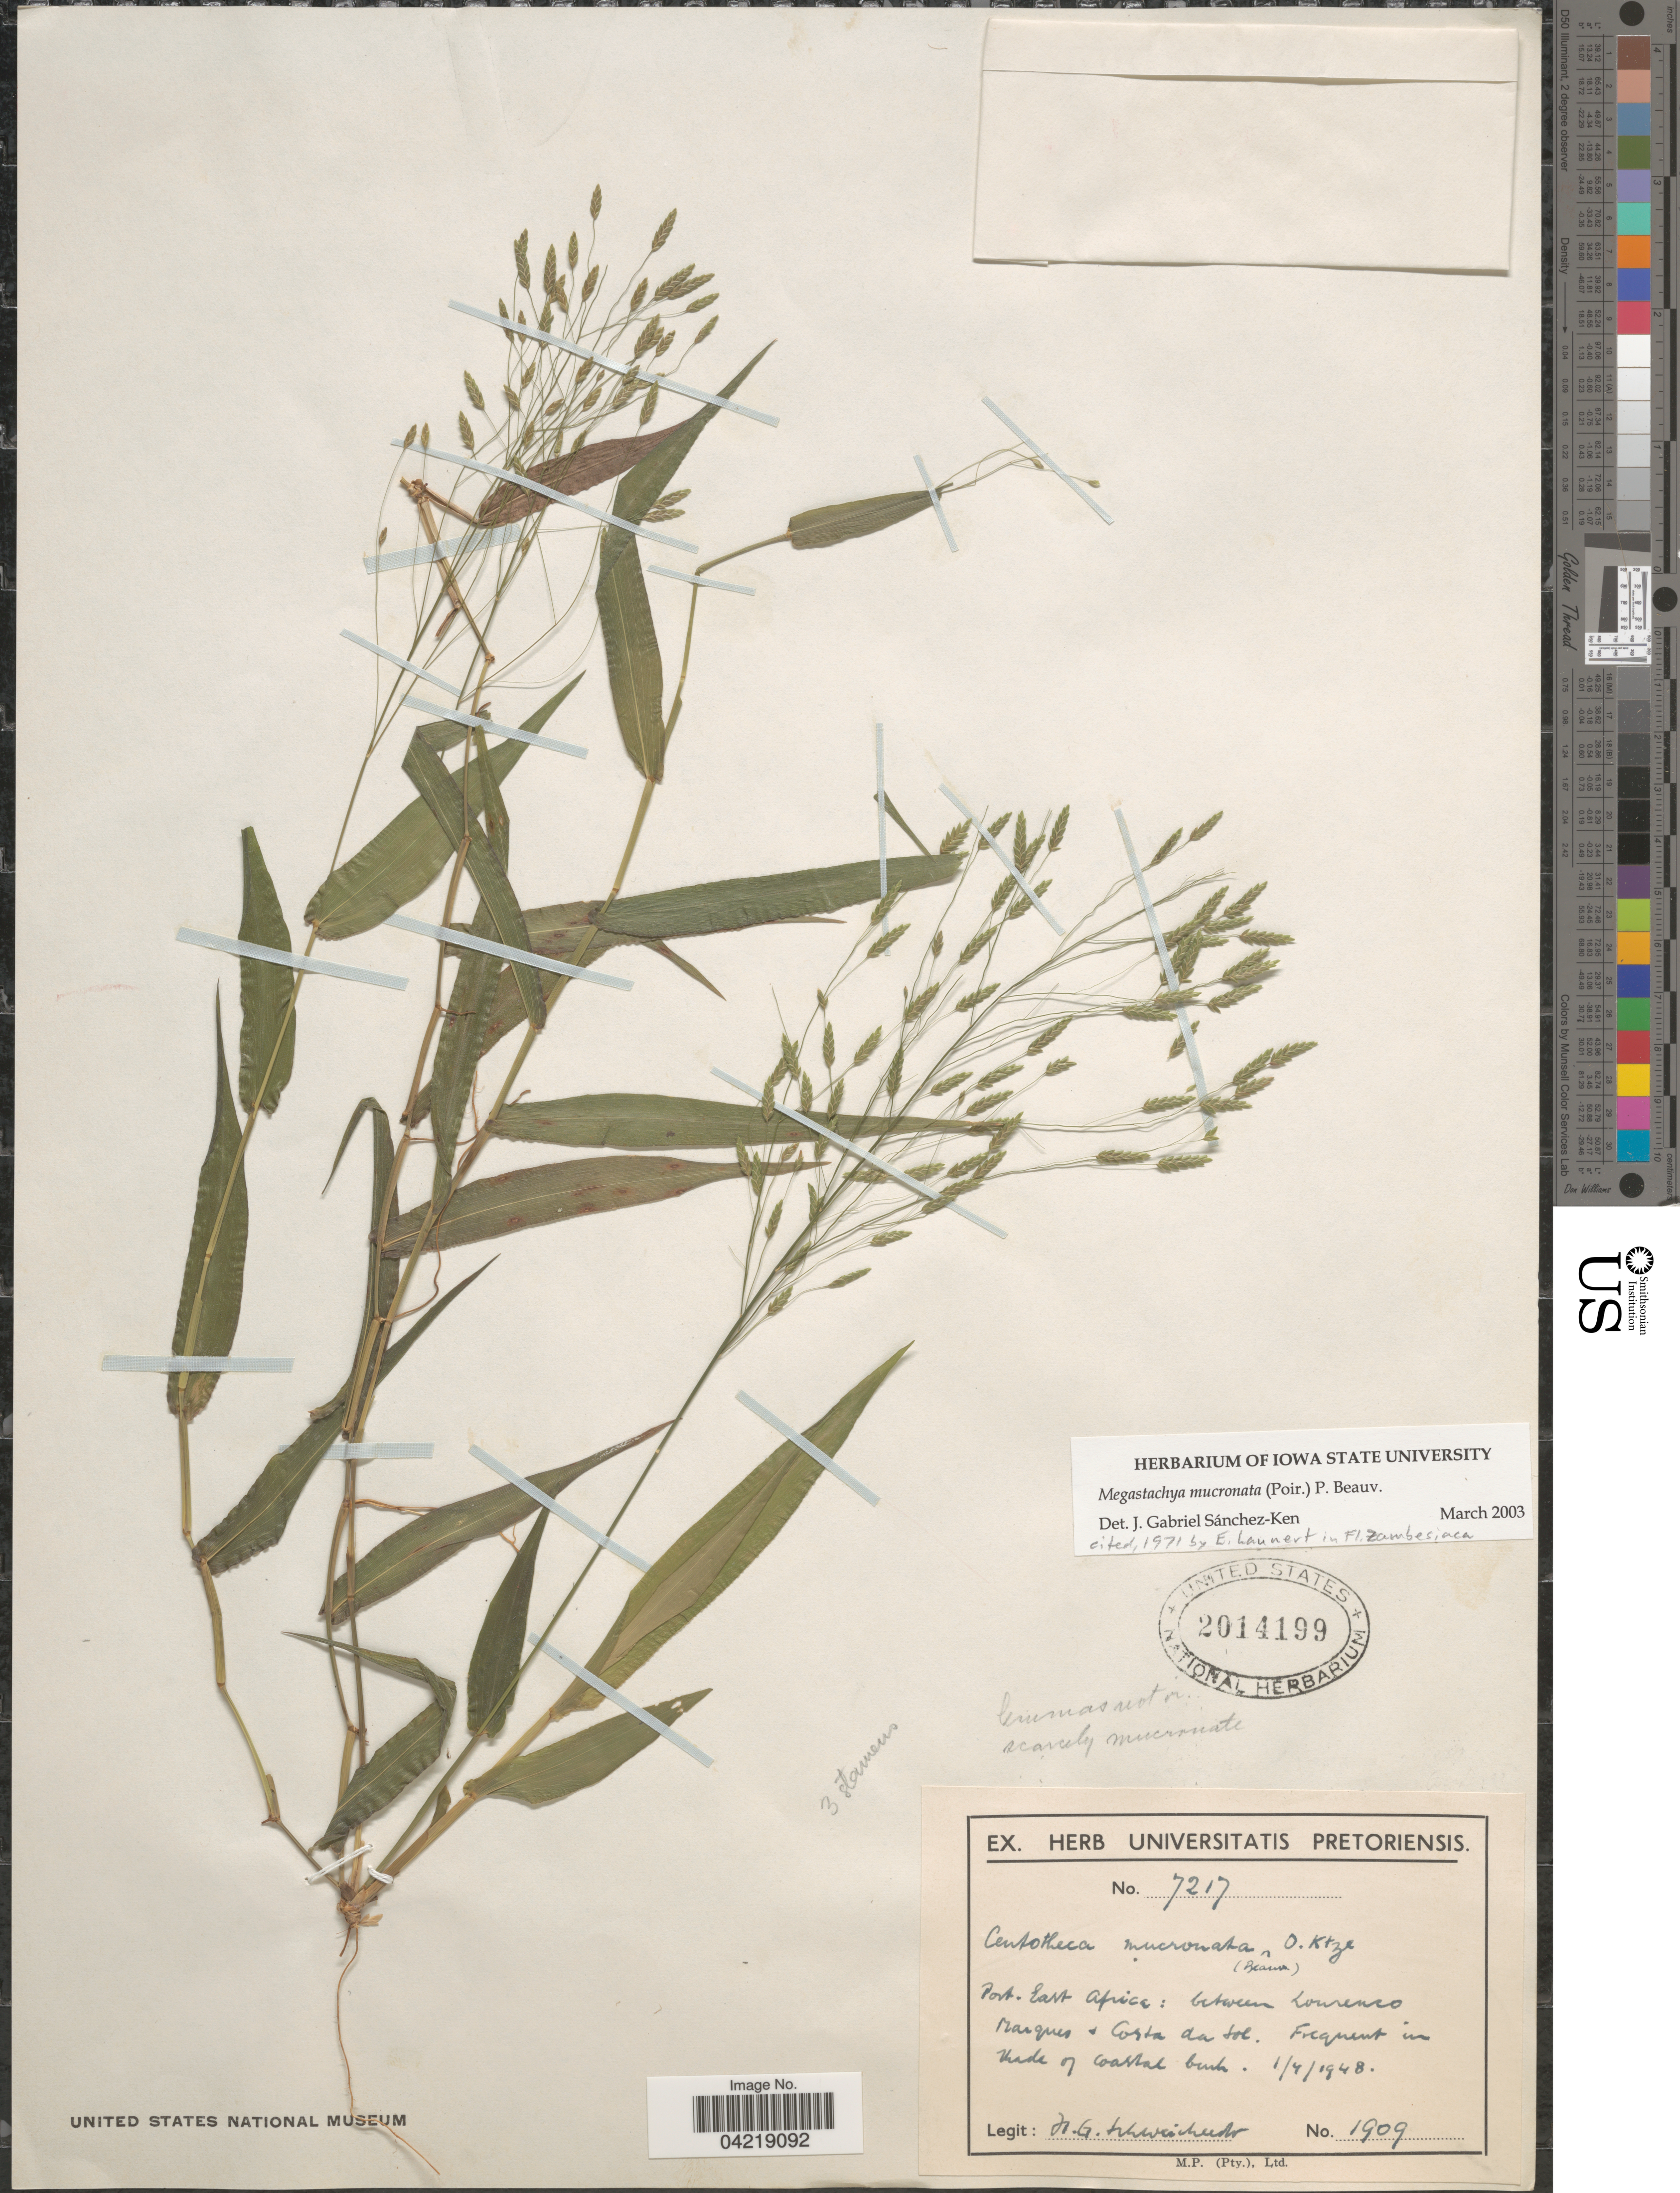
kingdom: Plantae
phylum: Tracheophyta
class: Liliopsida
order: Poales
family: Poaceae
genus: Megastachya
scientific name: Megastachya mucronata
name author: (Poir.) P. Beauv.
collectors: H. Schweickerdt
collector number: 1909/7217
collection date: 1948-04-01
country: Mozambique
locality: Port. East Africa: between Lourenco Marques & Costa da Sol. Frequent in shade of coastal bank.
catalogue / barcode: US 2014199